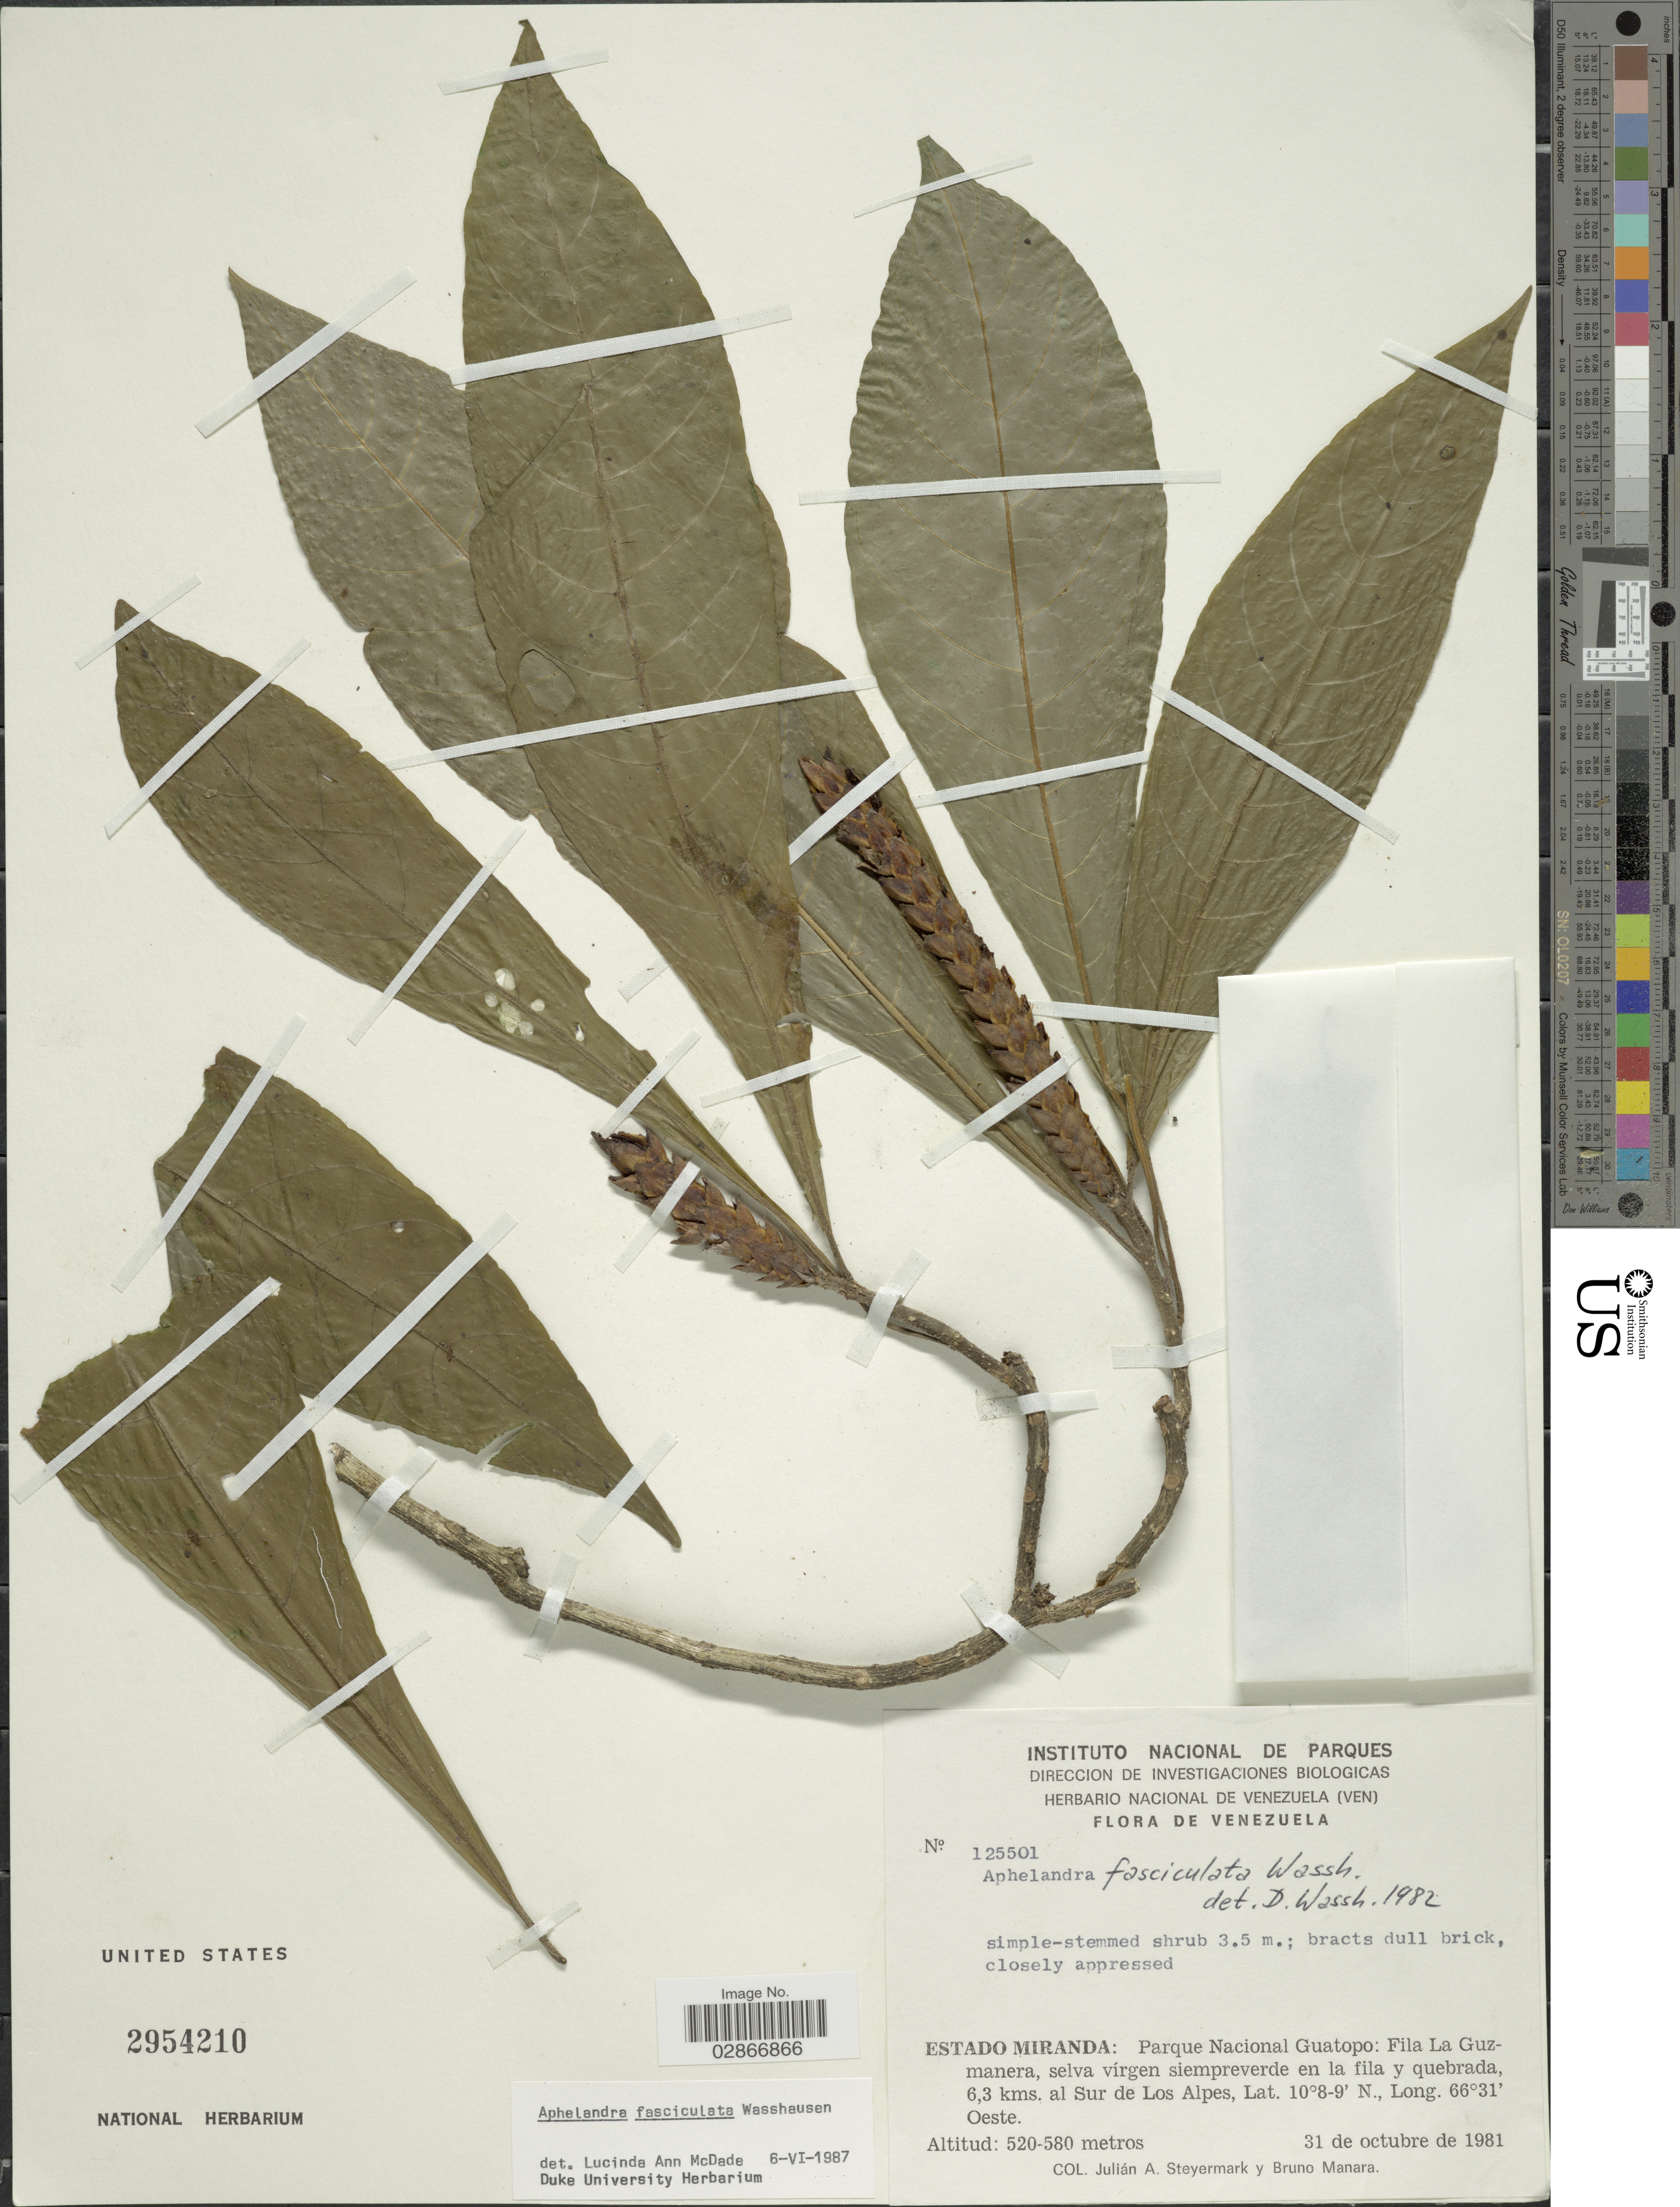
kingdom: Plantae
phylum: Tracheophyta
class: Magnoliopsida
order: Lamiales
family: Acanthaceae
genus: Aphelandra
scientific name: Aphelandra fasciculata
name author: Wassh.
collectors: J. Steyermark & B. Manara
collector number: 125501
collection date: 1981-10-31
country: Venezuela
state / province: Miranda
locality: Parque Nacional Guatopo: Fila La Guzmanera, selva vírgen siempreverde en la fila y quebrada, 6,3 kms. al Sur de Los Alpes.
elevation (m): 520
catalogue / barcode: US 2954210